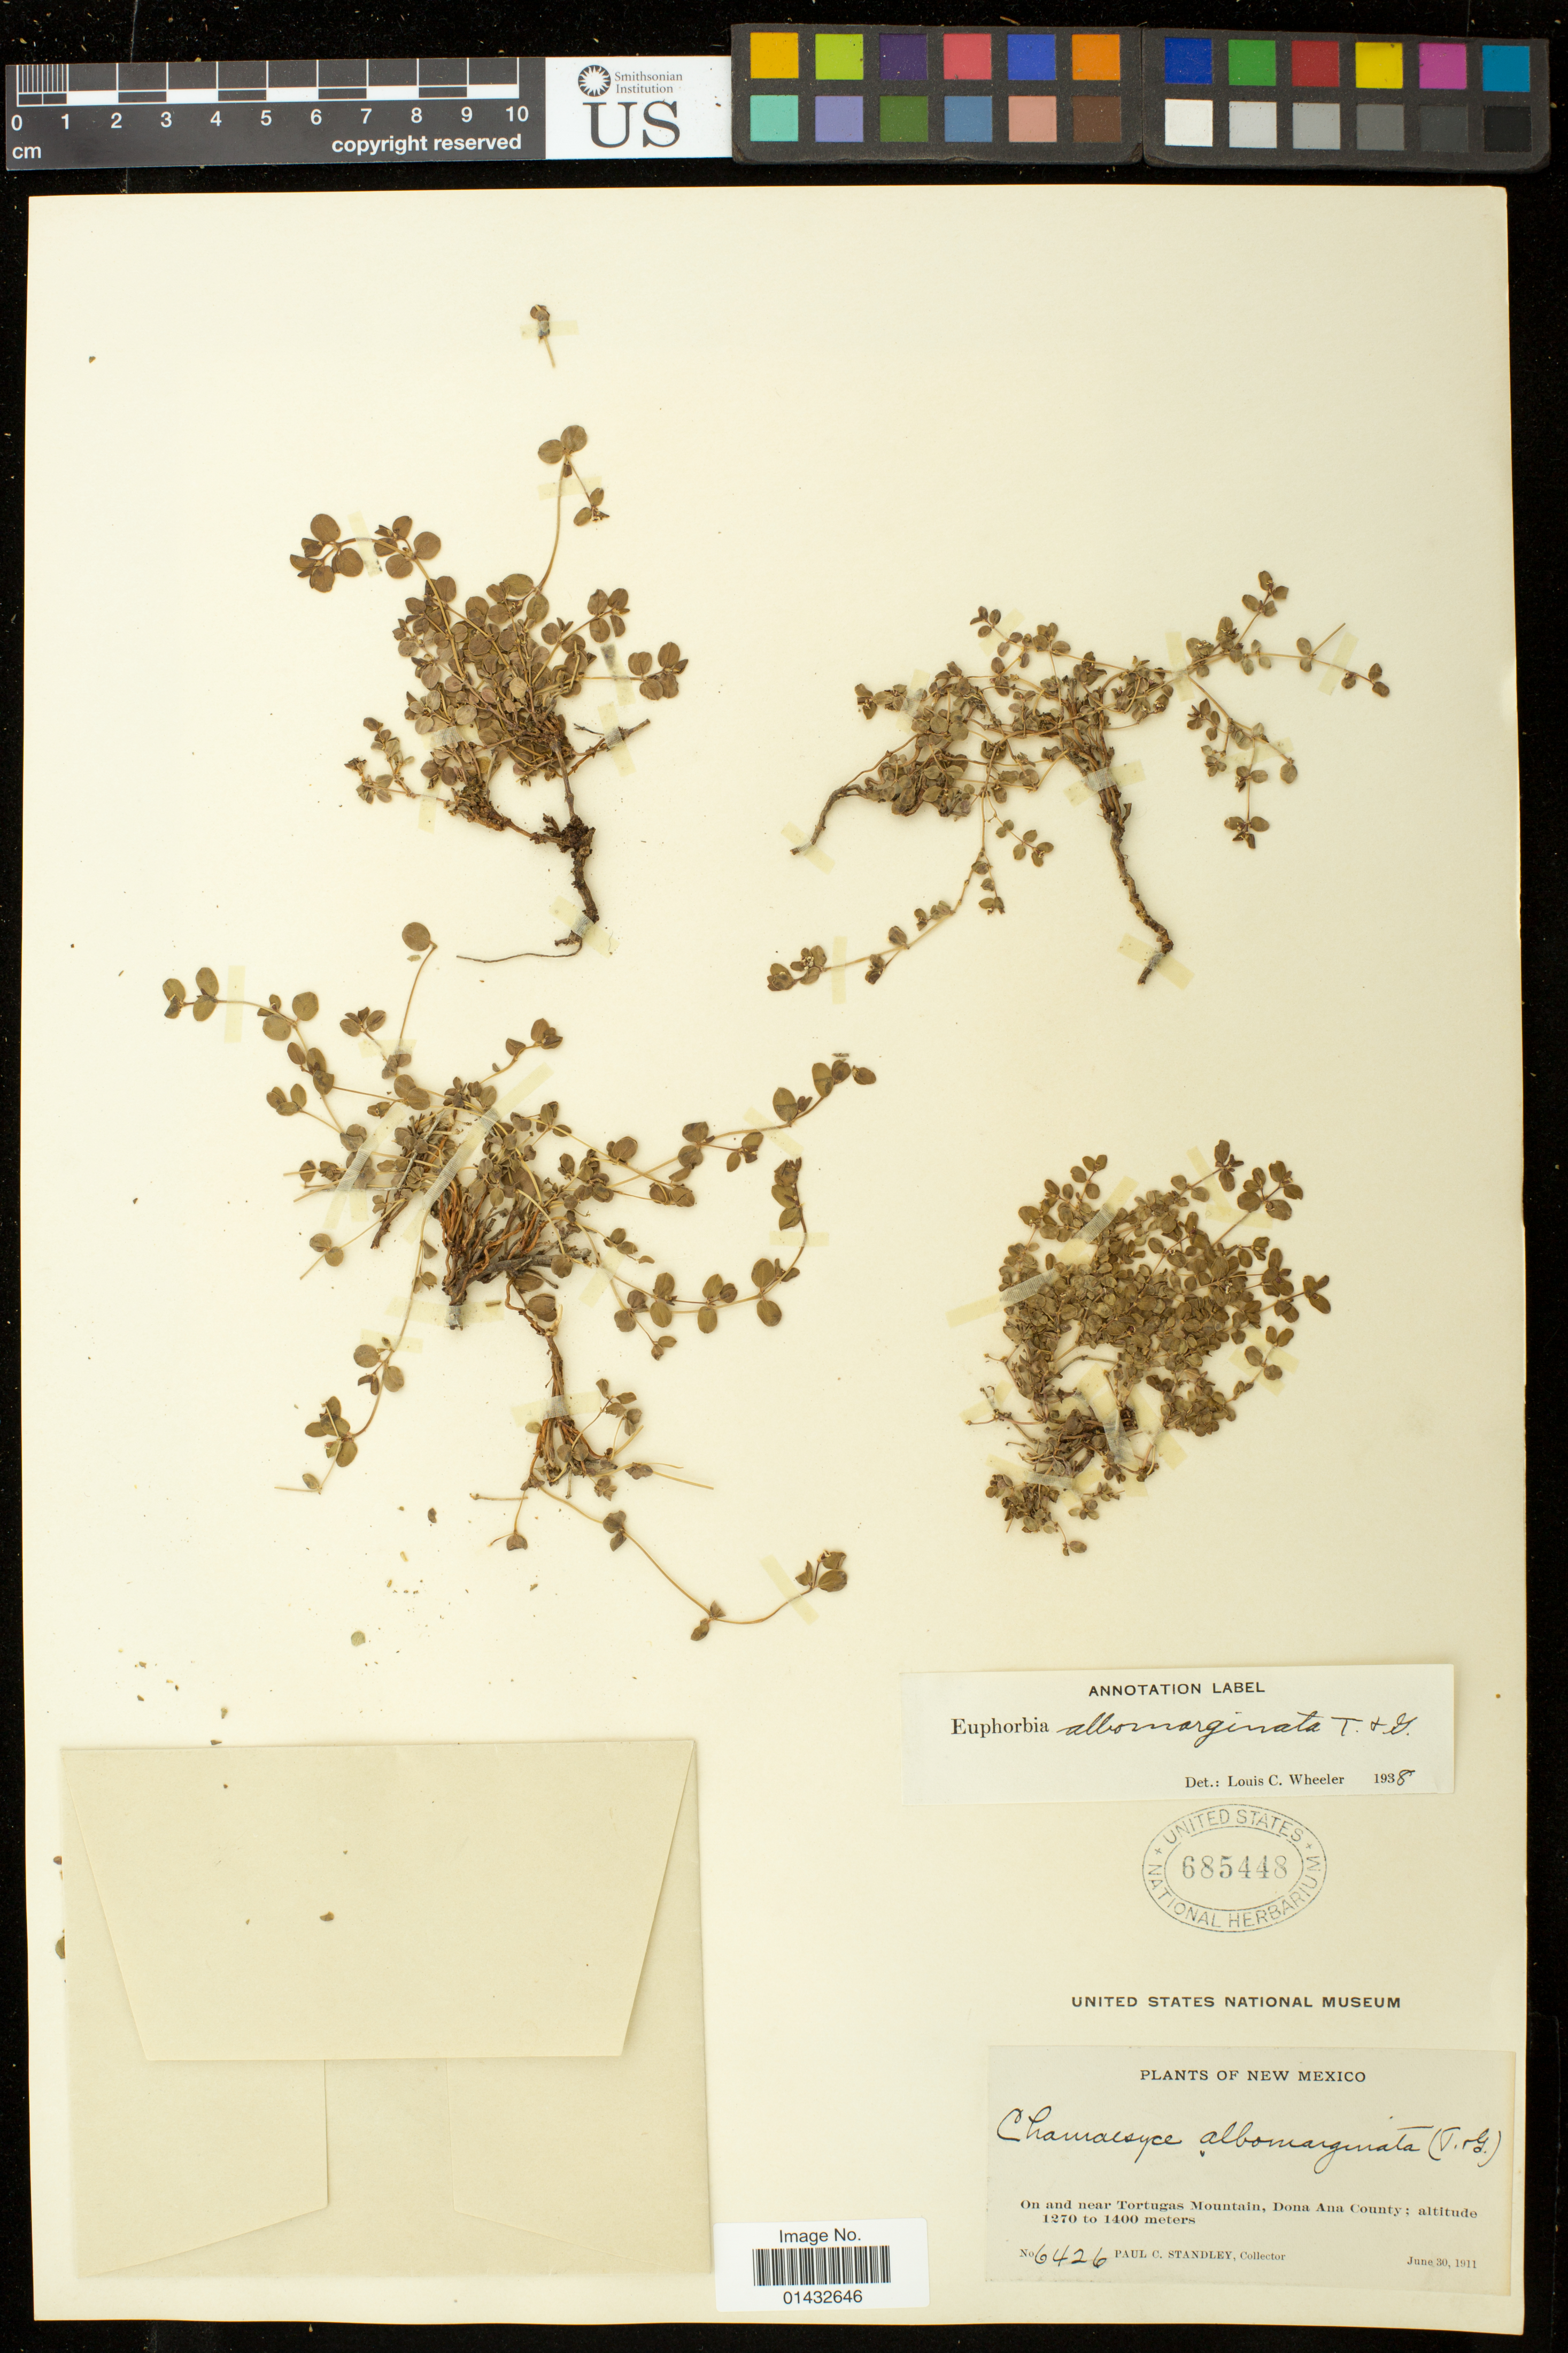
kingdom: Plantae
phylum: Tracheophyta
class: Magnoliopsida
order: Malpighiales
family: Euphorbiaceae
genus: Euphorbia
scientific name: Euphorbia albomarginata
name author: Torr. & A. Gray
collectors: P. C. Standley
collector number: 6426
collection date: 1911-06-30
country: United States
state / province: New Mexico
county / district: Dona Ana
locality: On and near Tortugas Mountain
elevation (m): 1270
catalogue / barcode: US 685448